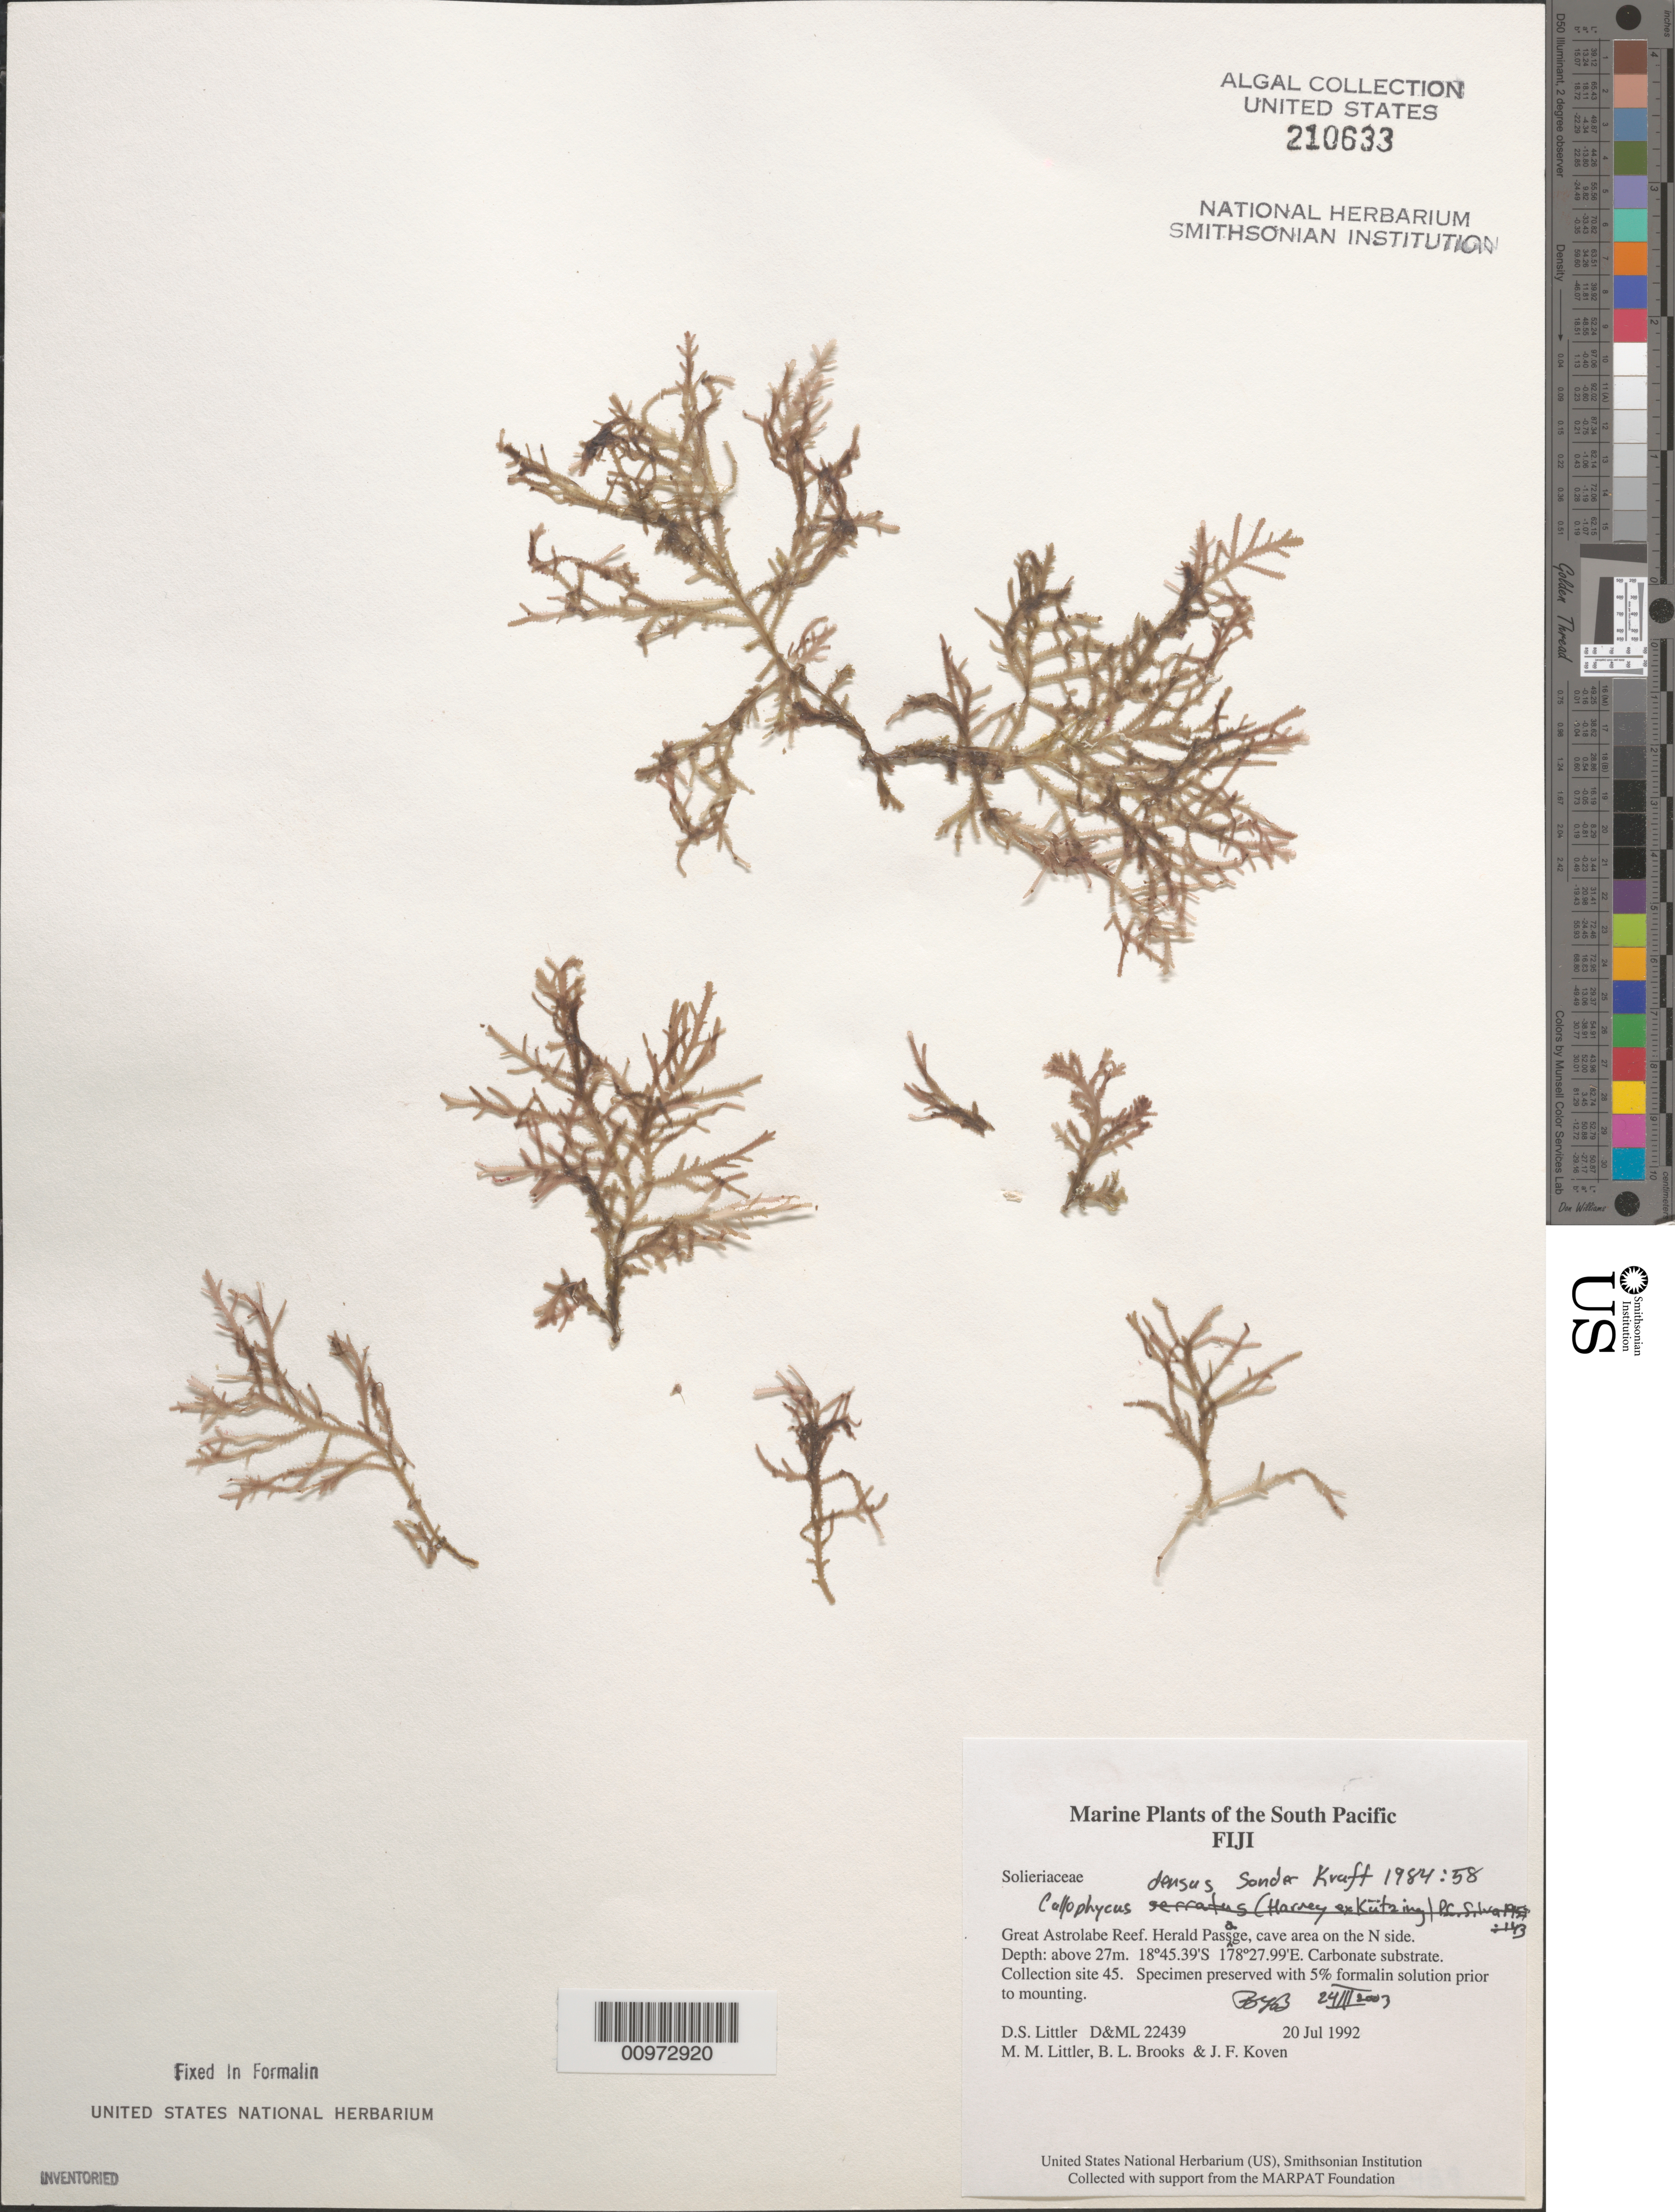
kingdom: Plantae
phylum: Rhodophyta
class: Florideophyceae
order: Gigartinales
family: Solieriaceae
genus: Callophycus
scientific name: Callophycus densus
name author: (Sond.) G.T.Kraft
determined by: Brooks, B. L., (BOT), Smithsonian Institution - National Museum of Natural History (UNITED STATES)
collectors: D. S. Littler, M. M. Littler, B. Brooks & J. Koven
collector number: D&ML 22439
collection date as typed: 20 Jul 1992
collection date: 1992-07-20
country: Fiji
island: Great Astrolabe Reef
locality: Great Astrolabe Reef, cave area on north side of Herald Passage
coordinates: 18 45.39'S, 178 27.99'E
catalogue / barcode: US 210633